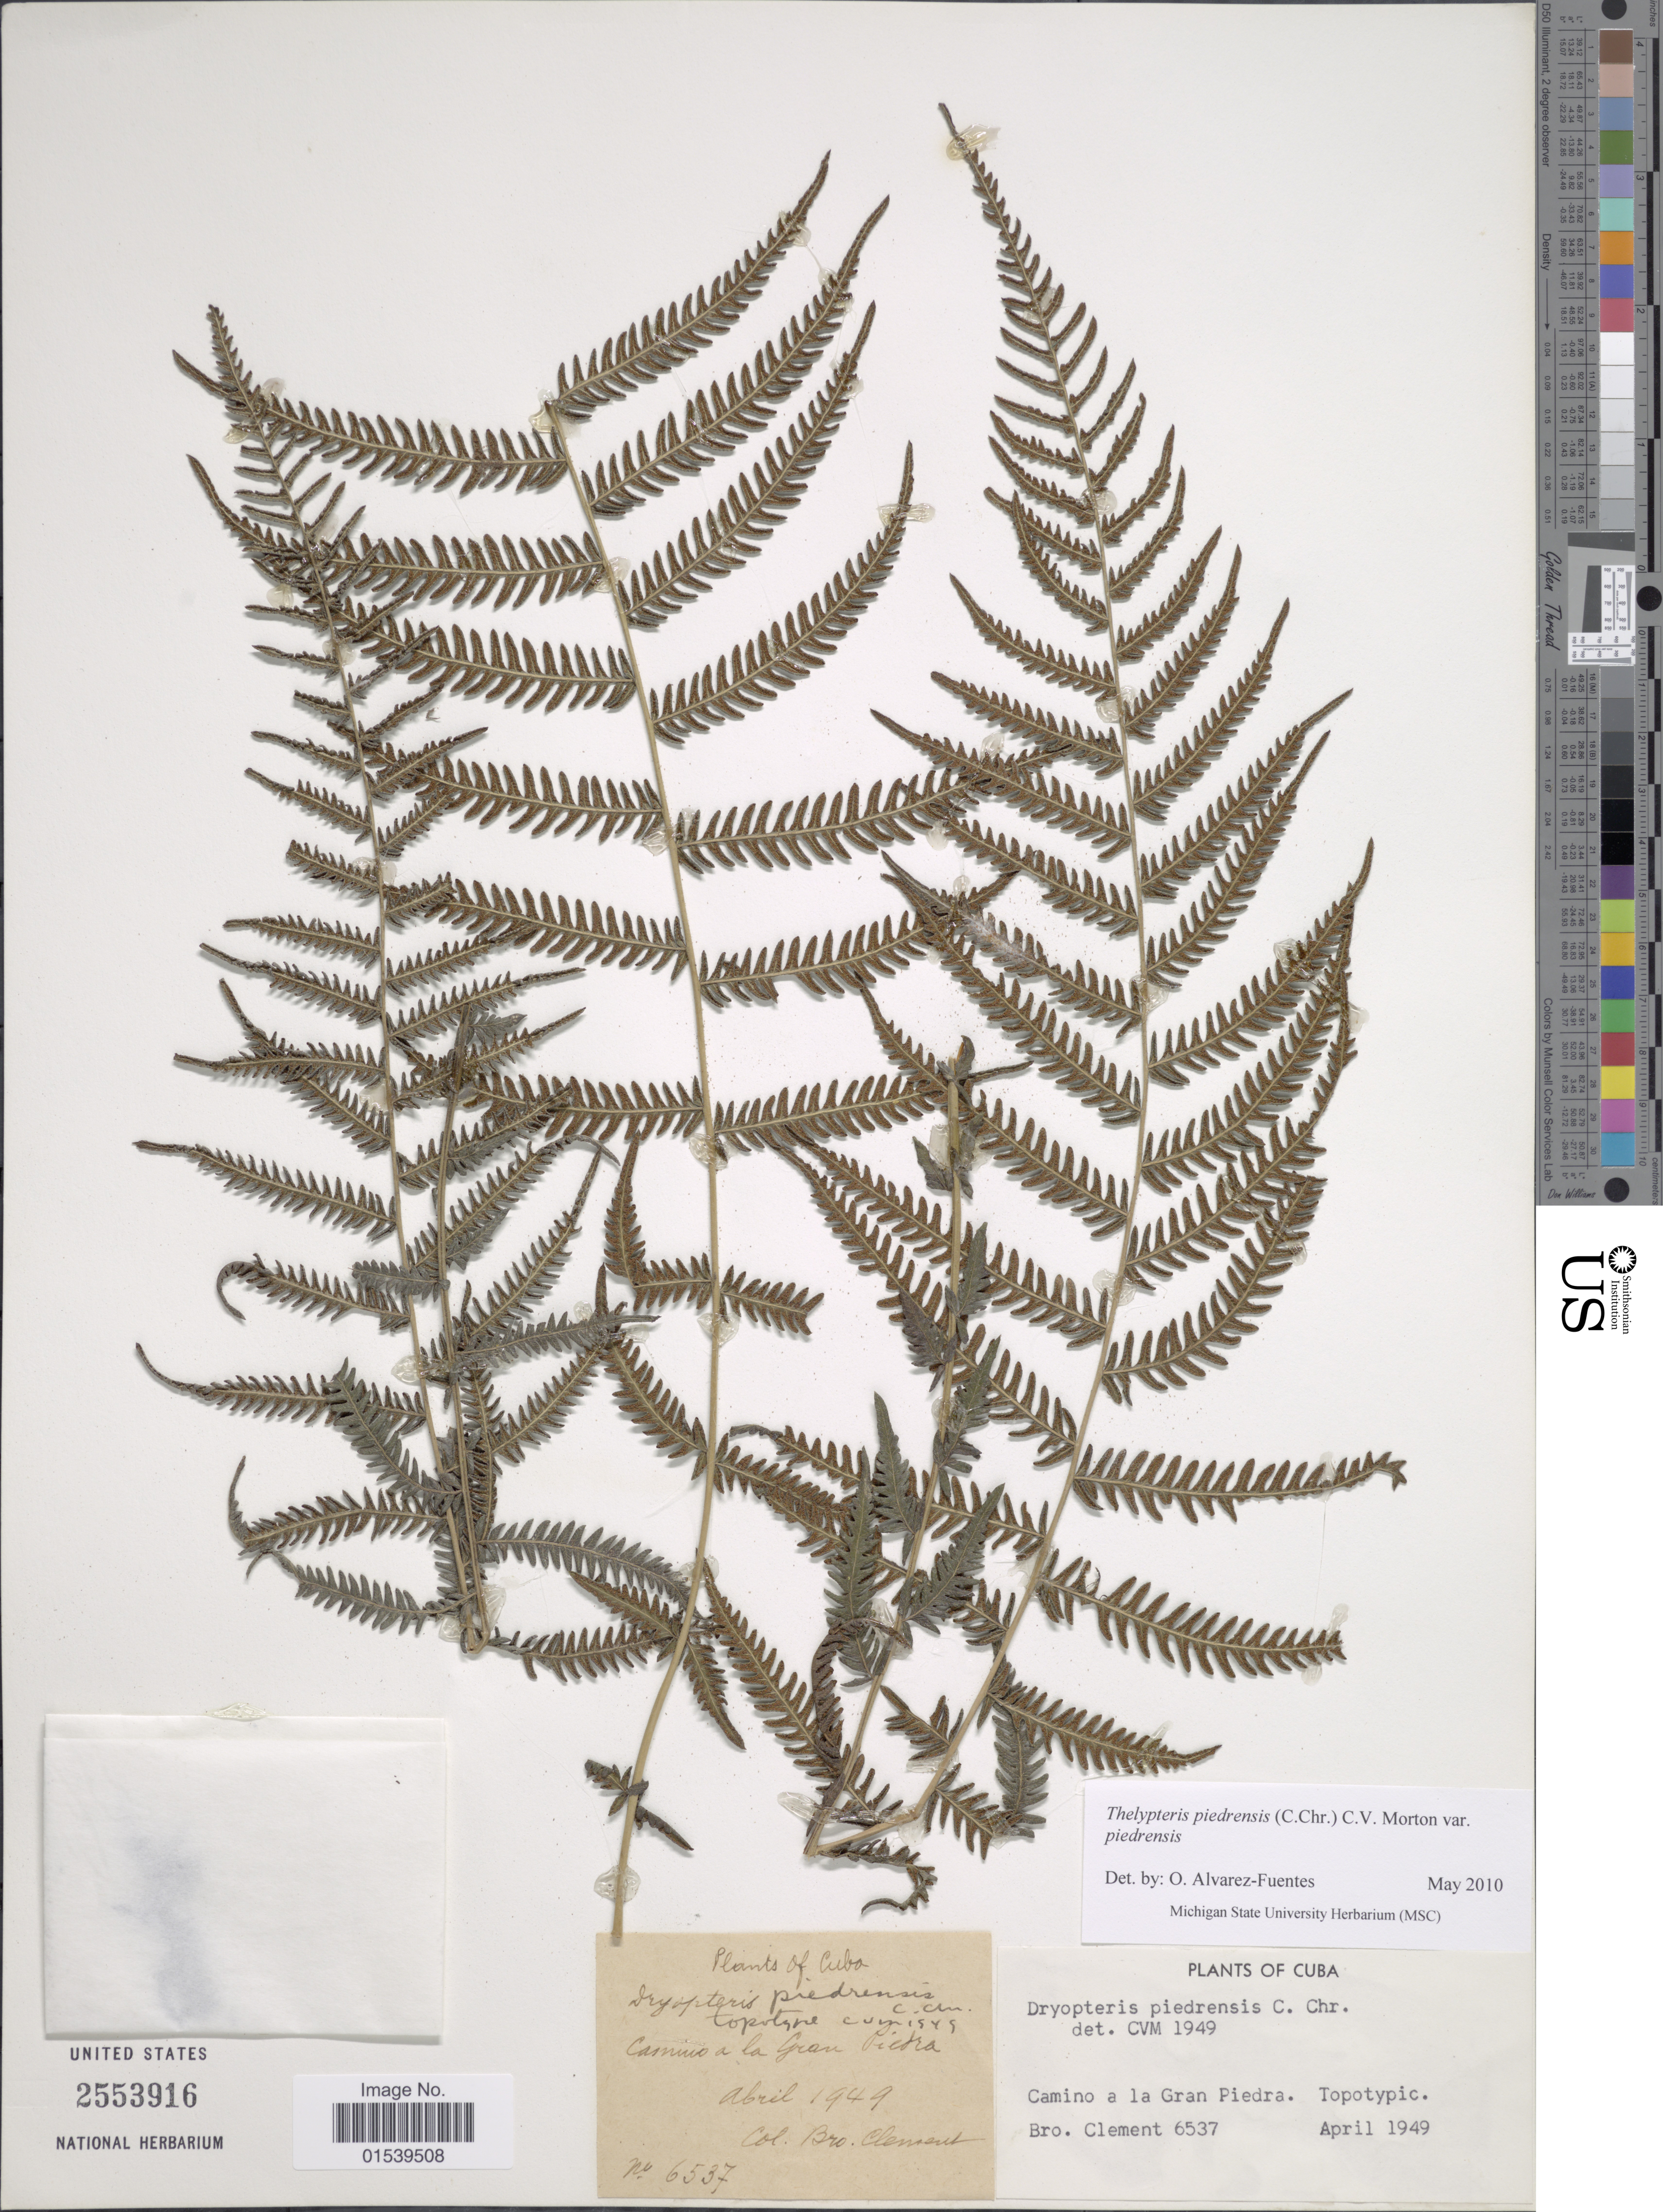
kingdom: Plantae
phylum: Tracheophyta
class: Polypodiopsida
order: Polypodiales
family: Thelypteridaceae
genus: Amauropelta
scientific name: Amauropelta piedrensis (C. Chr.) comb. nov., ined 2015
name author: (C. Chr.)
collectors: B. Clement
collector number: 6537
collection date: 1949-04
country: Cuba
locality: Camino a la Gran Piedra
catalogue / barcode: US 2553916